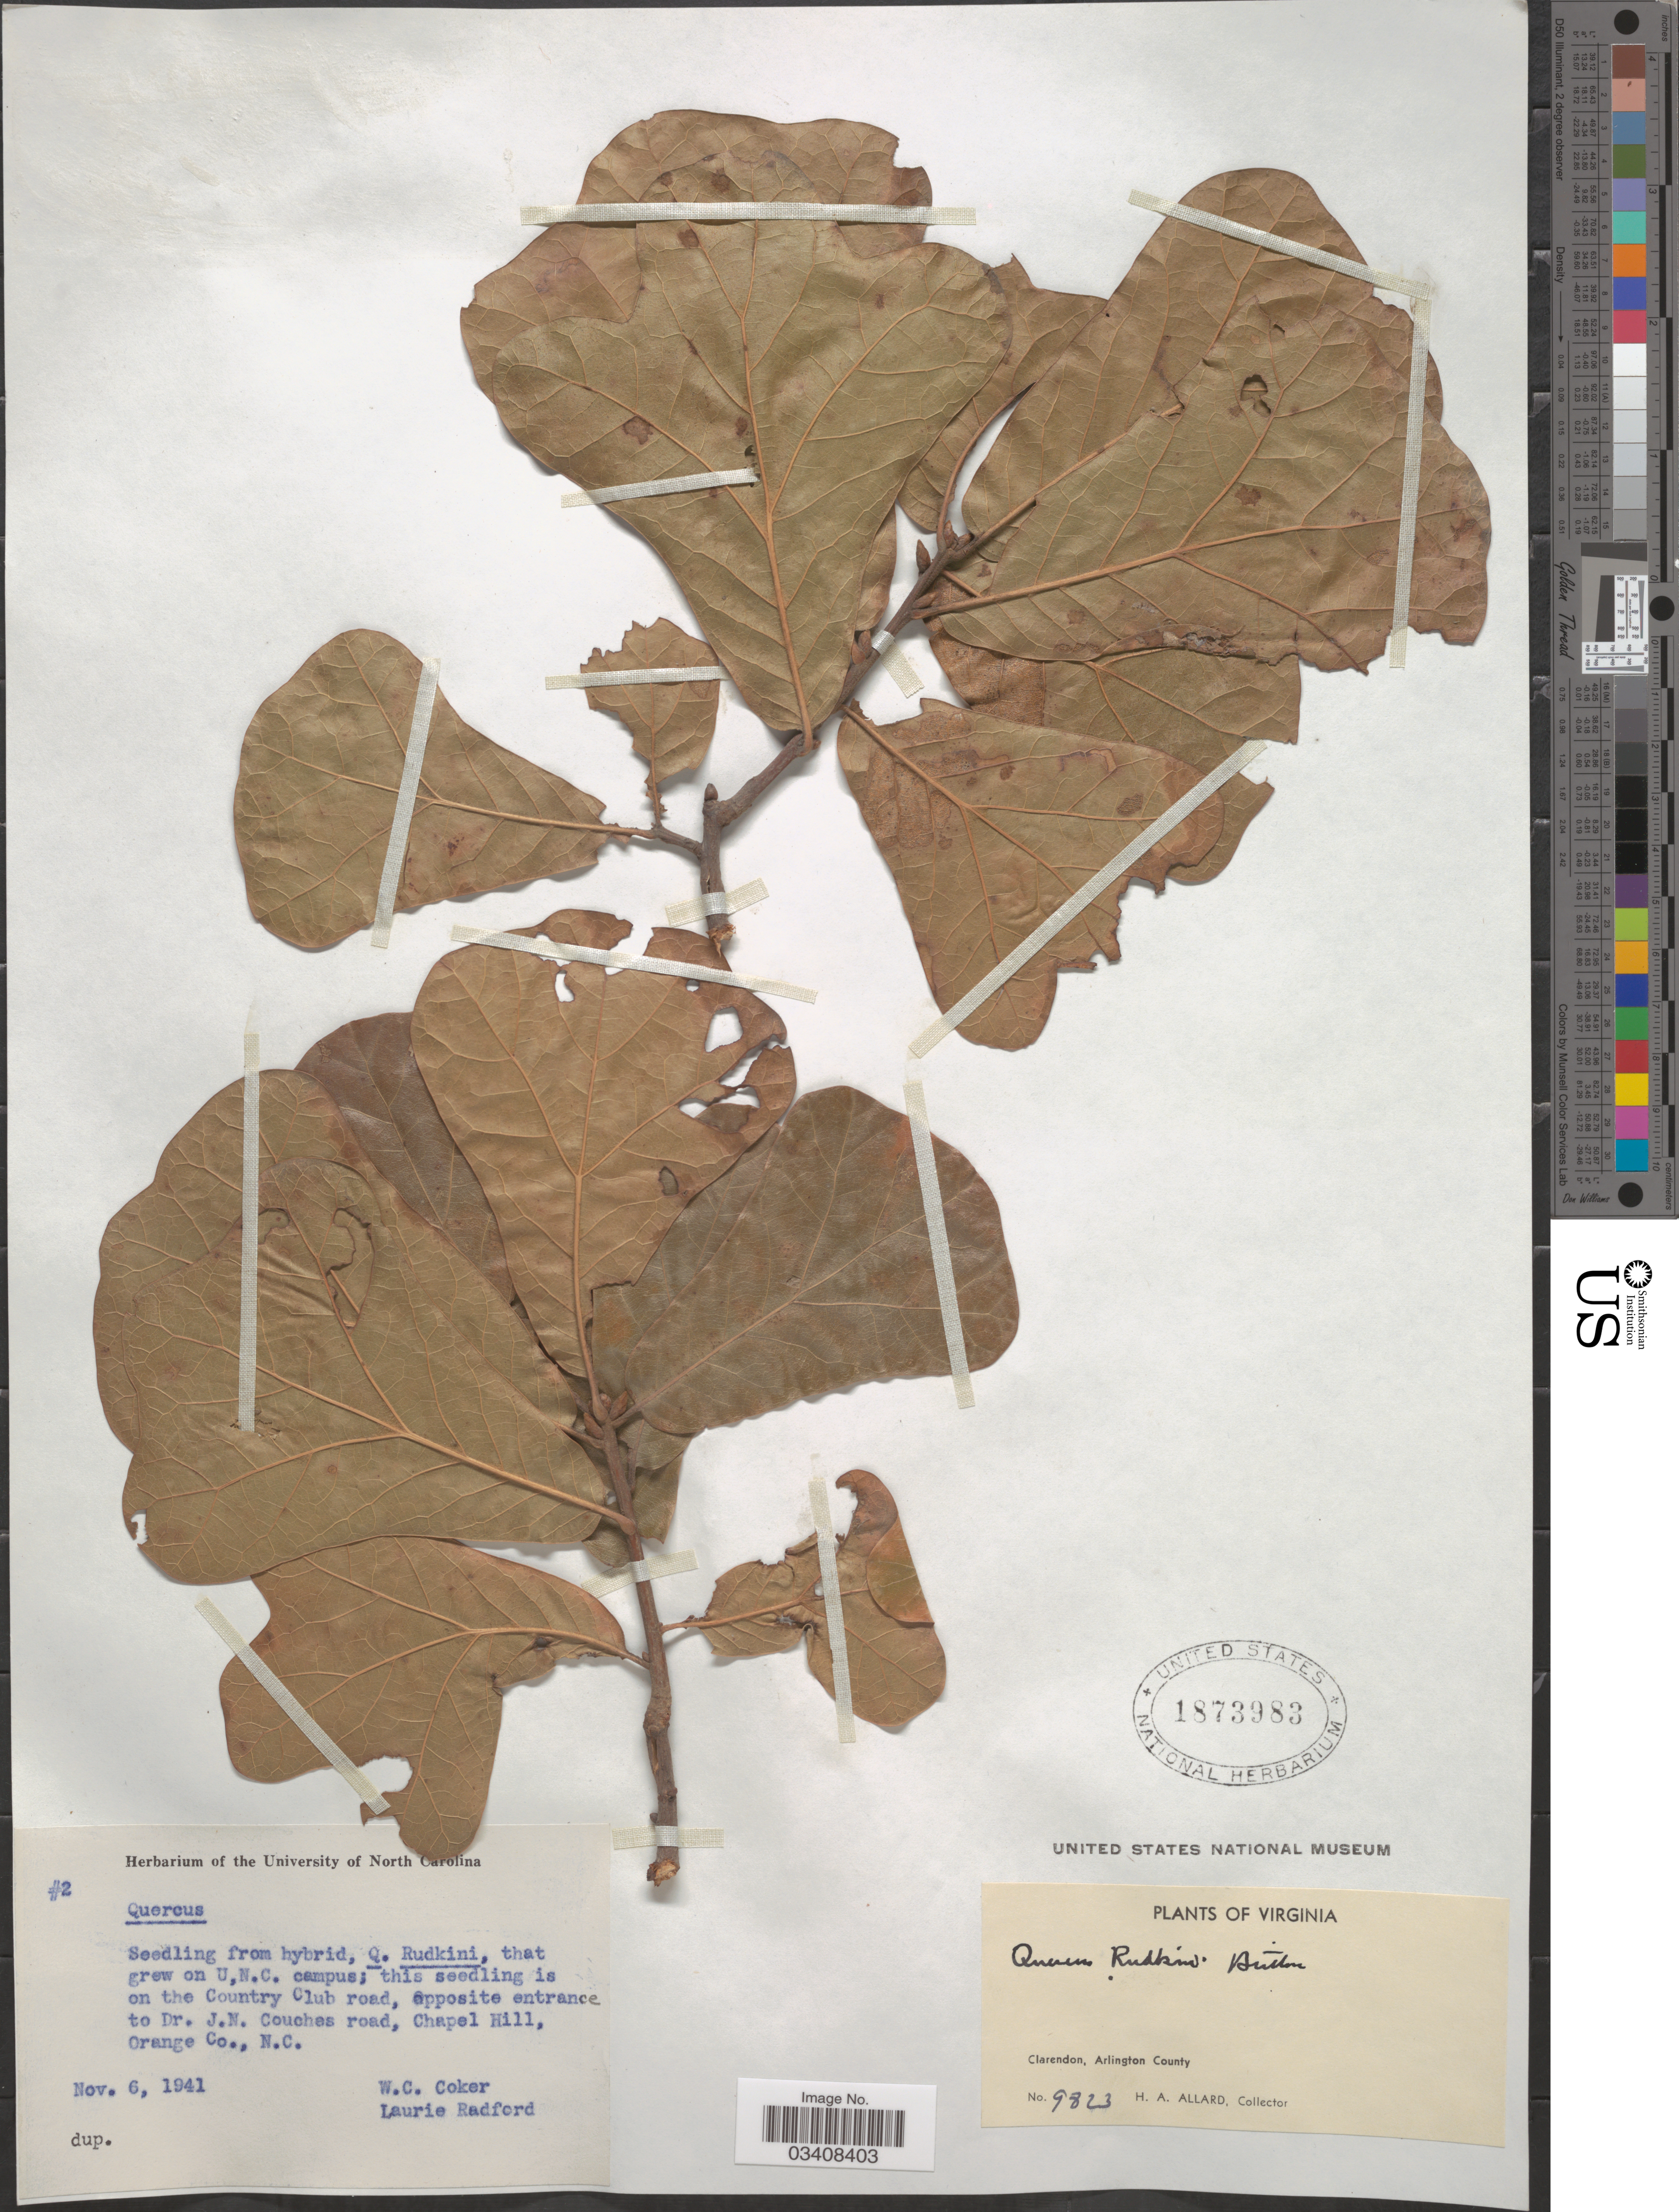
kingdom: Plantae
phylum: Tracheophyta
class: Magnoliopsida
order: Fagales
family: Fagaceae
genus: Quercus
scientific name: Quercus x rudkinii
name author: Britton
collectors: W. Coker & L. Radford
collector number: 2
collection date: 1941-11-06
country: United States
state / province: North Carolina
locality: On the Country Club road, opposite entrance to Dr. J. N. Couches road, Chapel Hill, Orange Co.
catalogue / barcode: US 1873983